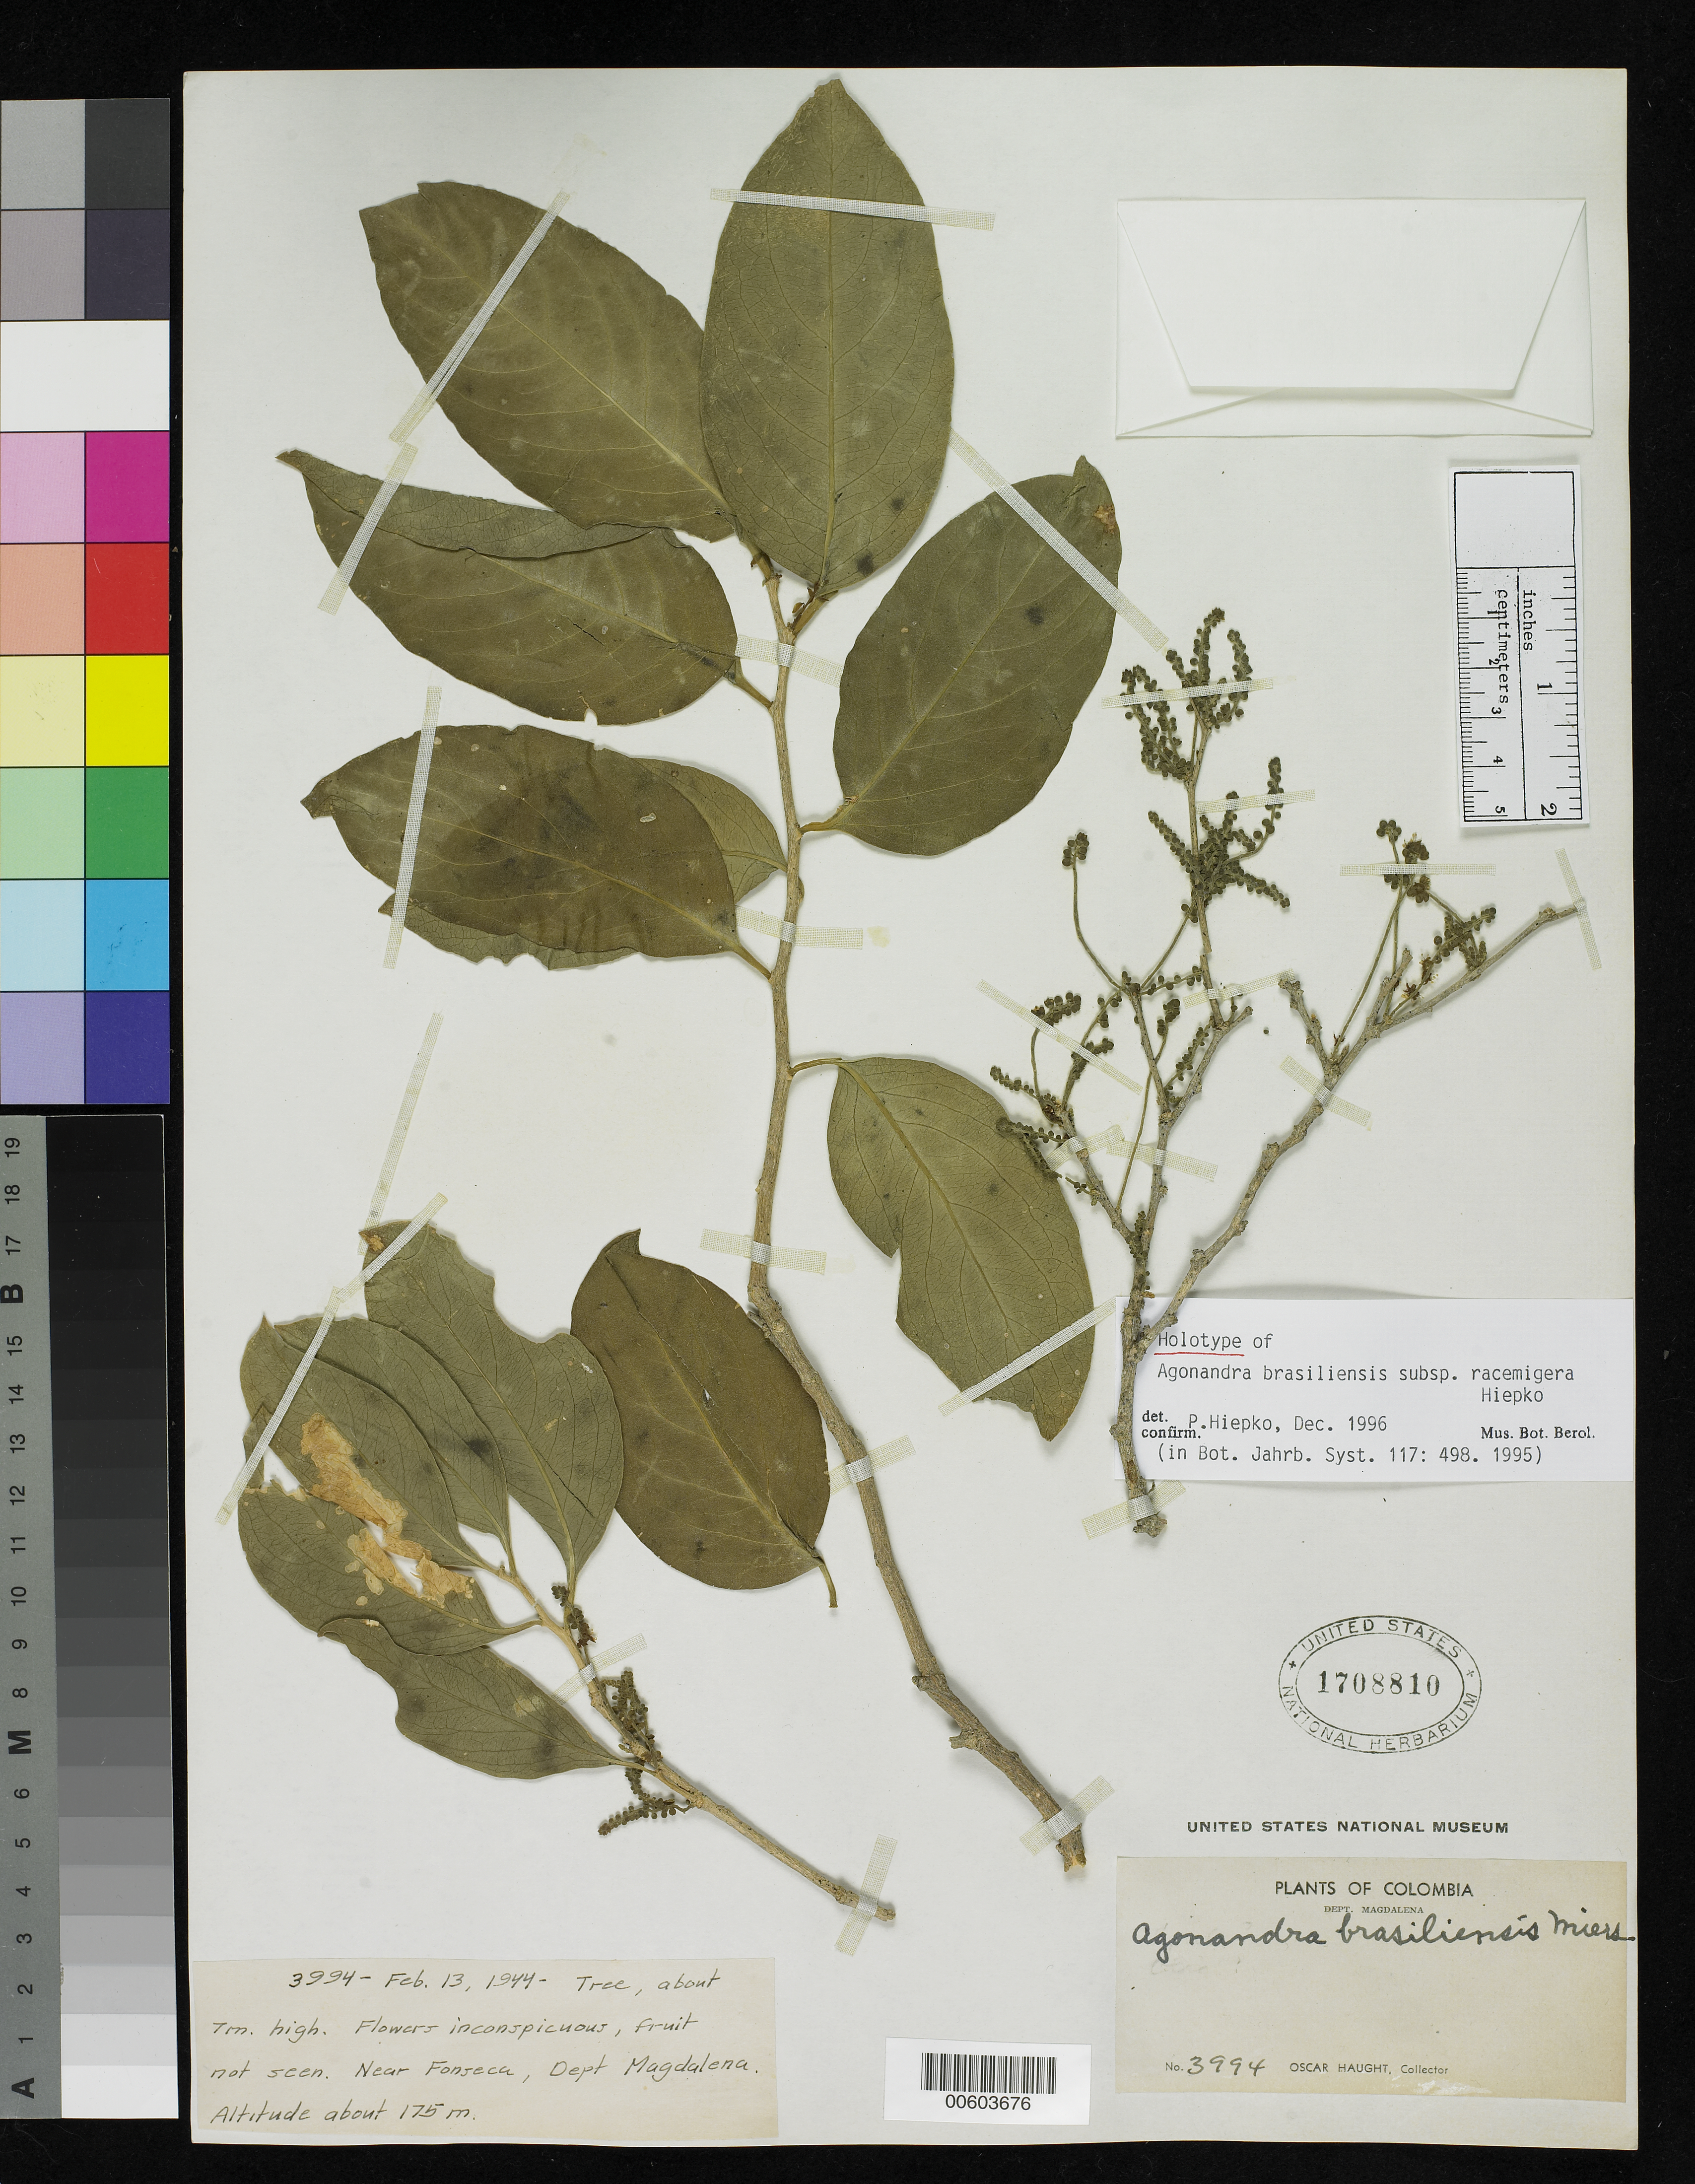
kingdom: Plantae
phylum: Tracheophyta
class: Magnoliopsida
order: Santalales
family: Opiliaceae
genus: Agonandra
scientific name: Agonandra brasiliensis subsp. racemigera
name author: Hiepko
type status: Isotype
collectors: O. L. Haught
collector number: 3994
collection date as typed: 13 Feb 1944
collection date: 1944-02-13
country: Colombia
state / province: Magdalena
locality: Near FonSeca.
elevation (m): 175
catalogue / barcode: US 1708810